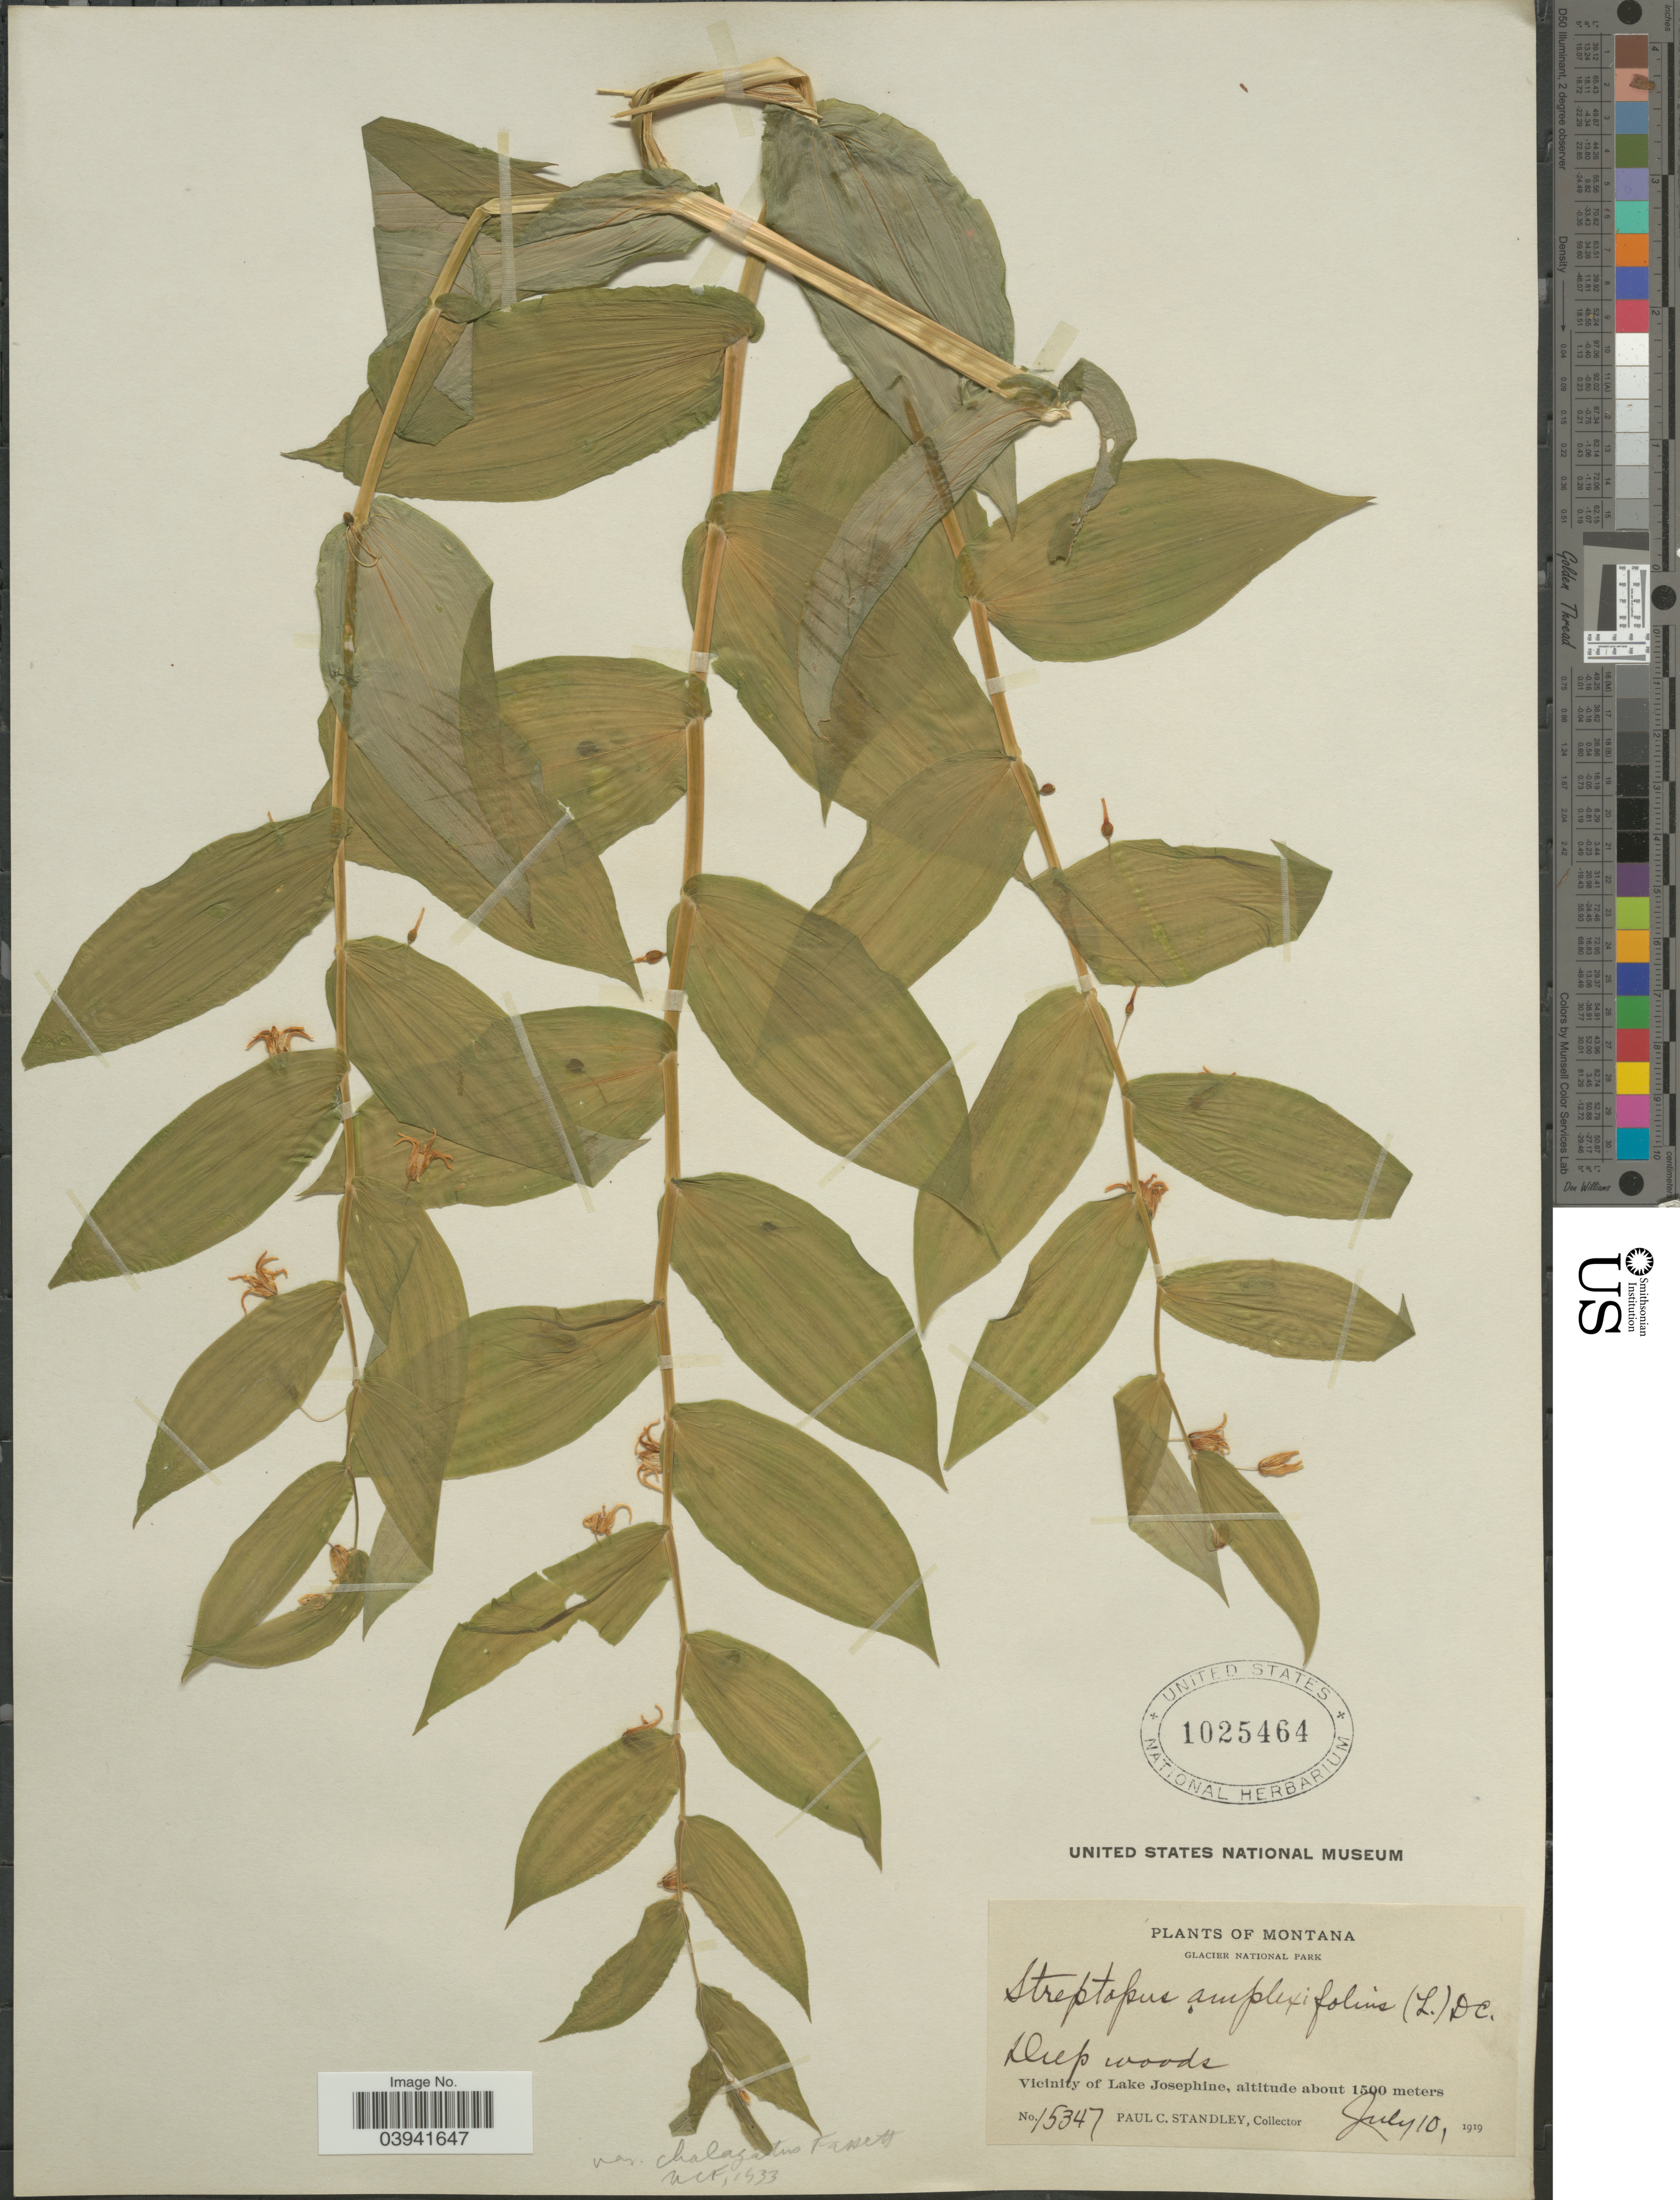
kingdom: Plantae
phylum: Tracheophyta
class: Liliopsida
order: Liliales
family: Liliaceae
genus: Streptopus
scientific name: Streptopus amplexifolius var. chalazatus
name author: Fassett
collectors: P. C. Standley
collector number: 15347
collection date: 1919-07-10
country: United States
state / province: Montana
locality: Glacier National Park. Vicinity of Lake Josephine.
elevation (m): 1500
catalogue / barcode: US 1025464